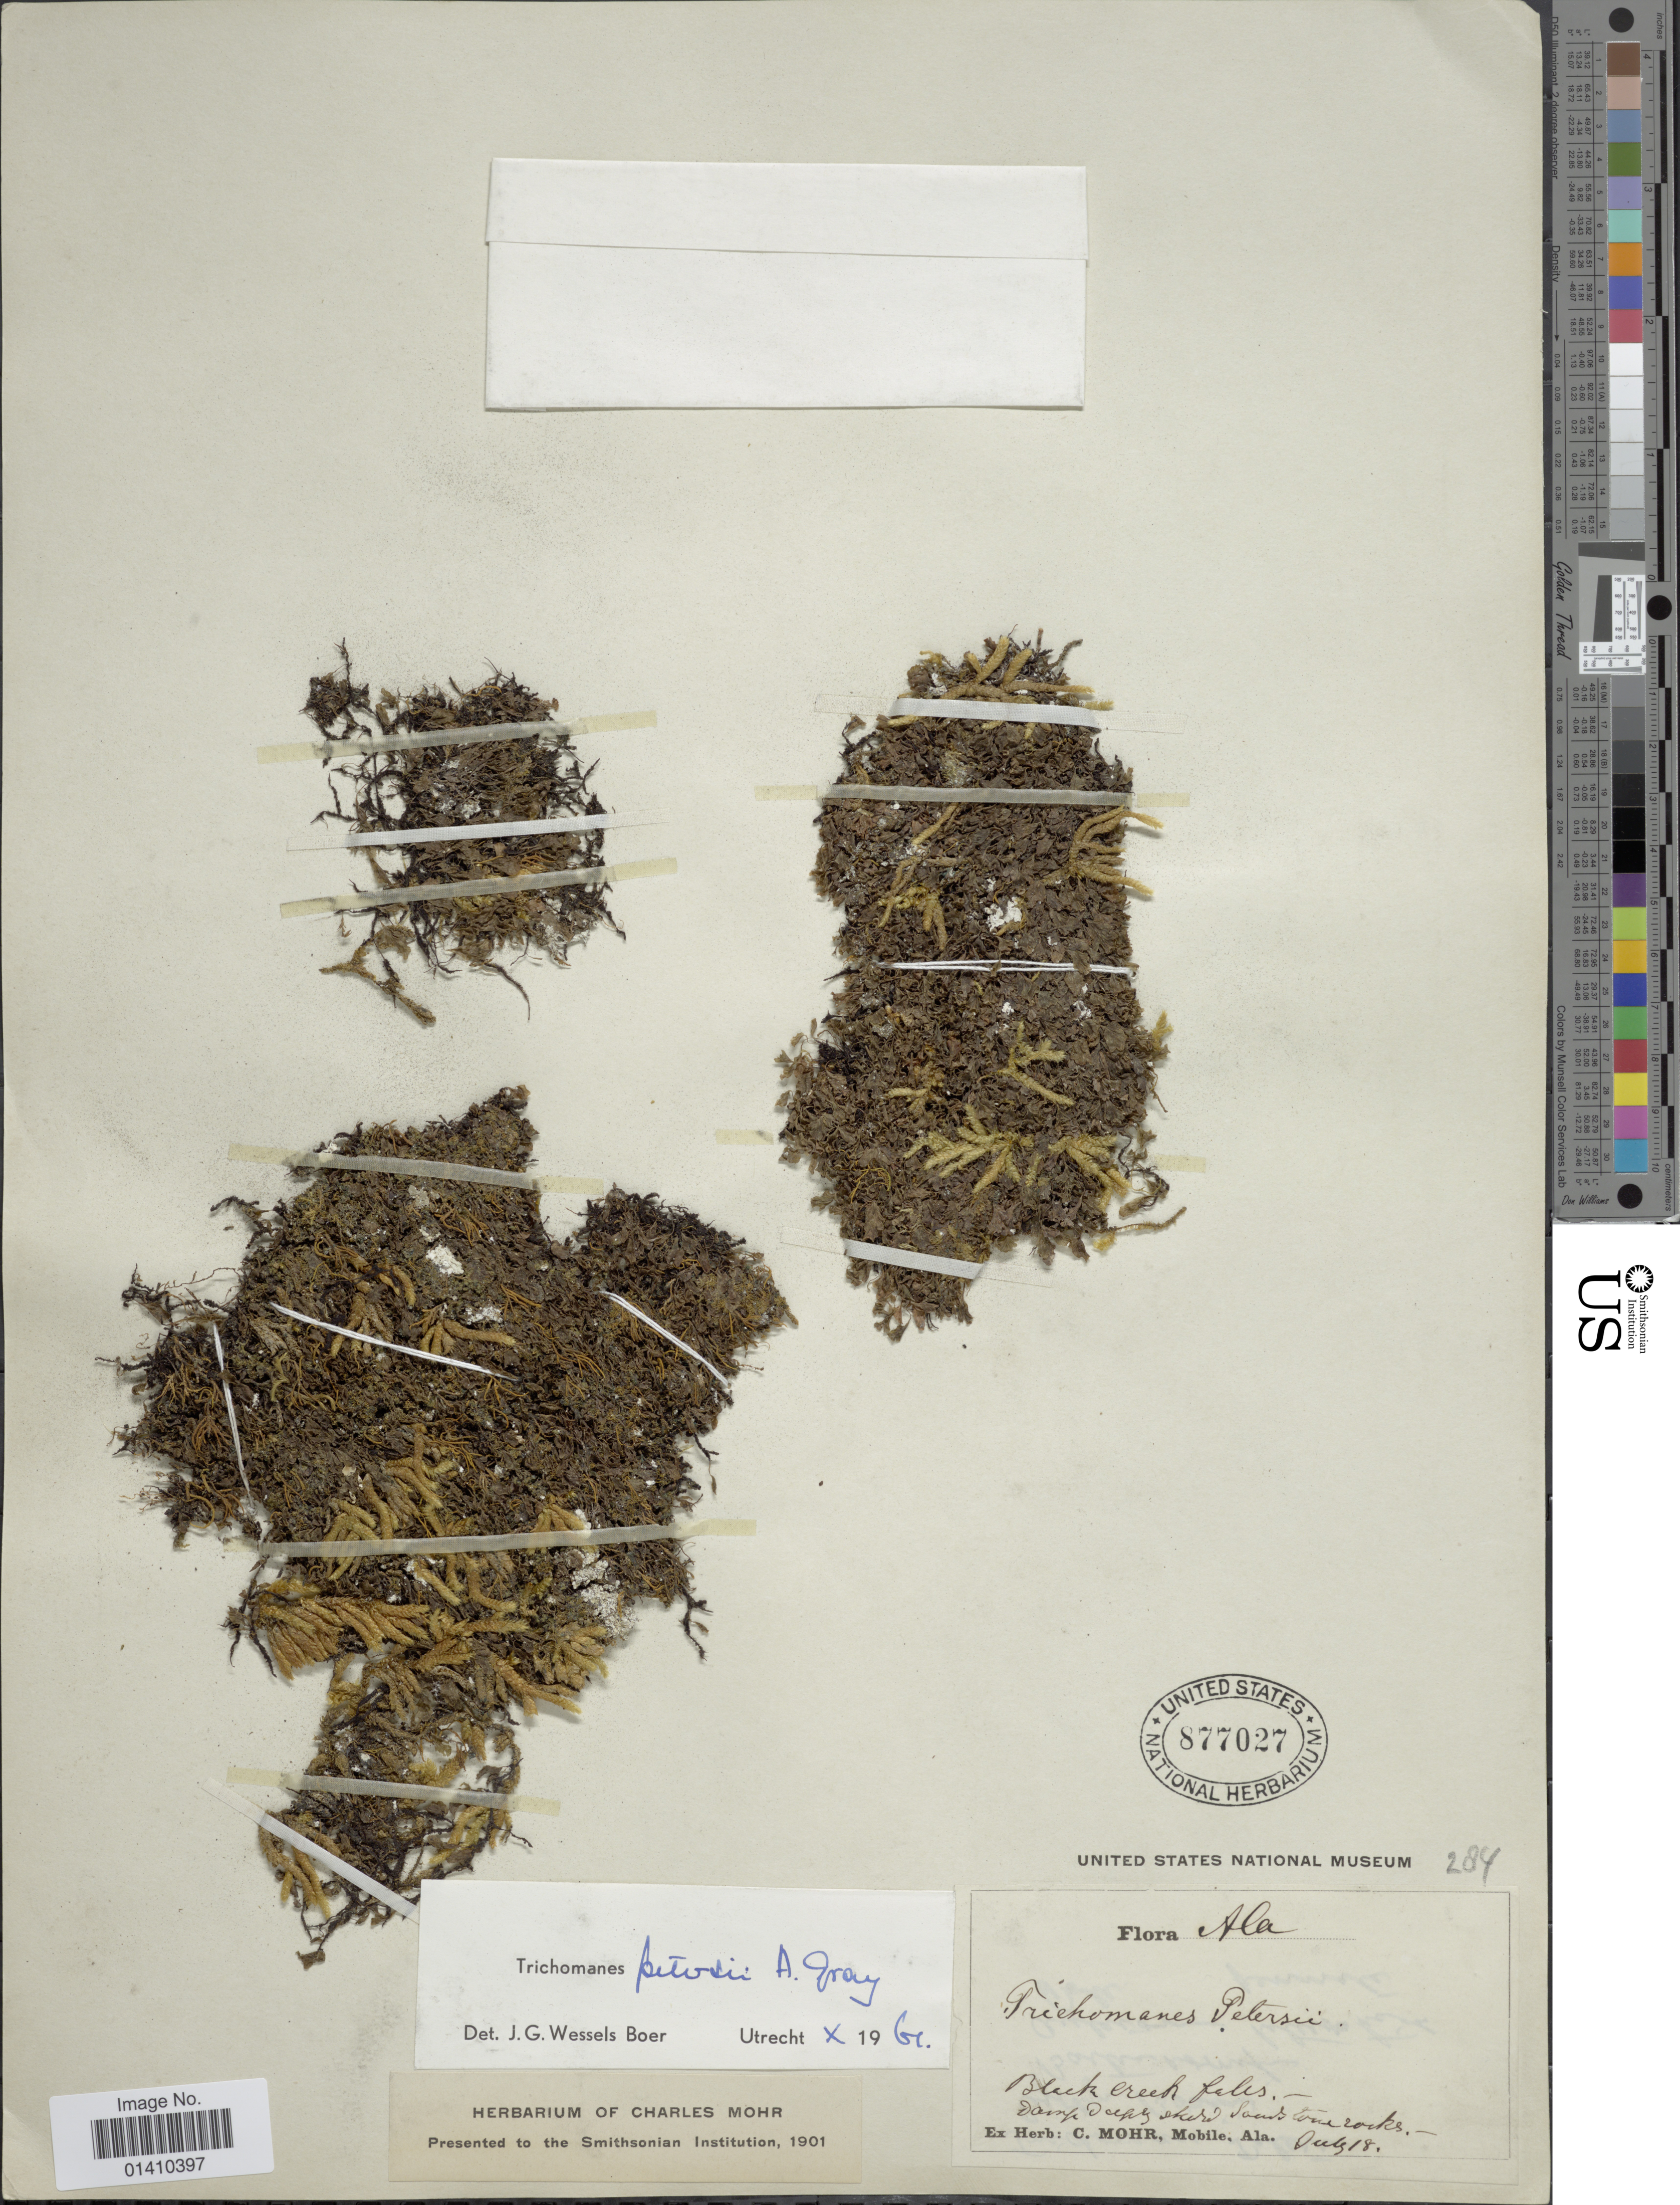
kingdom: Plantae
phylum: Tracheophyta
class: Polypodiopsida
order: Hymenophyllales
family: Hymenophyllaceae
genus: Didymoglossum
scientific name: Didymoglossum petersii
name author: (A. Gray) Copel.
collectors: C. T. Mohr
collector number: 284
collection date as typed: Transcribed d/m/y: /7/18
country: United States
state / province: Alabama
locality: Black Creek Falls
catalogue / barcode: US 877027